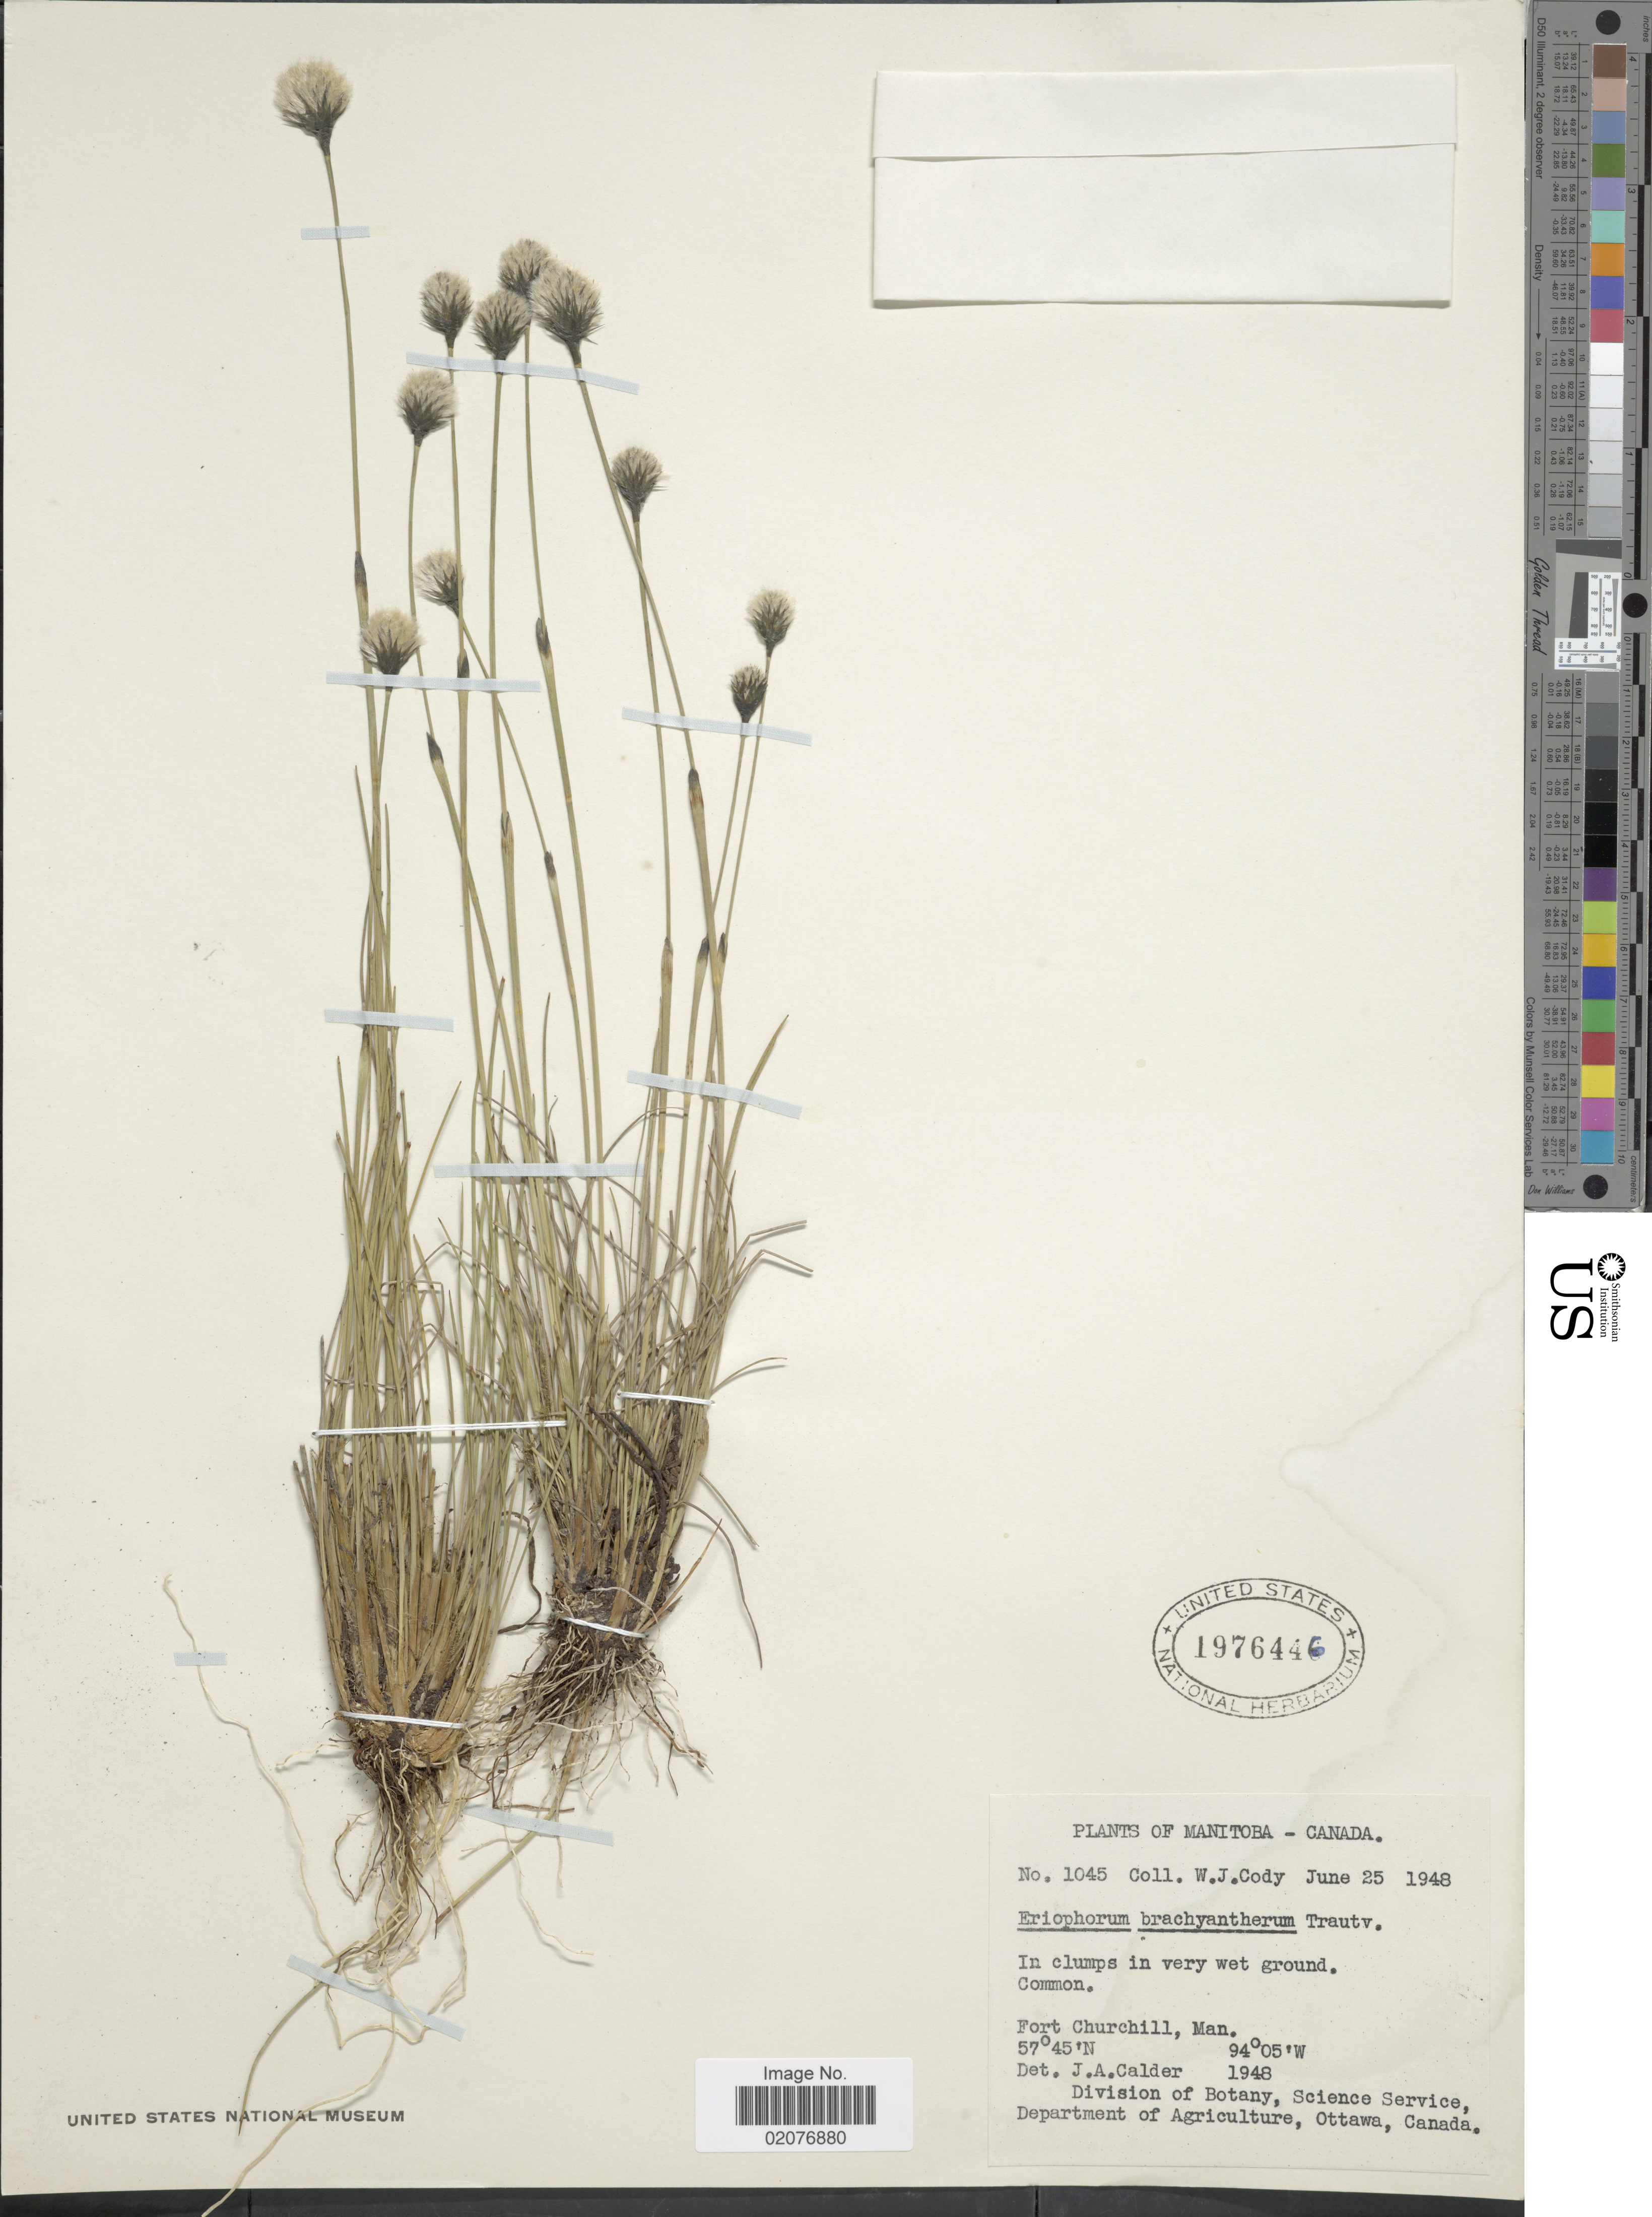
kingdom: Plantae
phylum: Tracheophyta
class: Liliopsida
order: Poales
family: Cyperaceae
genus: Eriophorum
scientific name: Eriophorum brachyantherum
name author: Trautv. & C.A. Mey.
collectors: W. Cody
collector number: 1045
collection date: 1948-06-25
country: Canada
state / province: Manitoba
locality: In clumps in very wet ground. Common, Fort Churchill, Man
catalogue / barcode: US 1976446